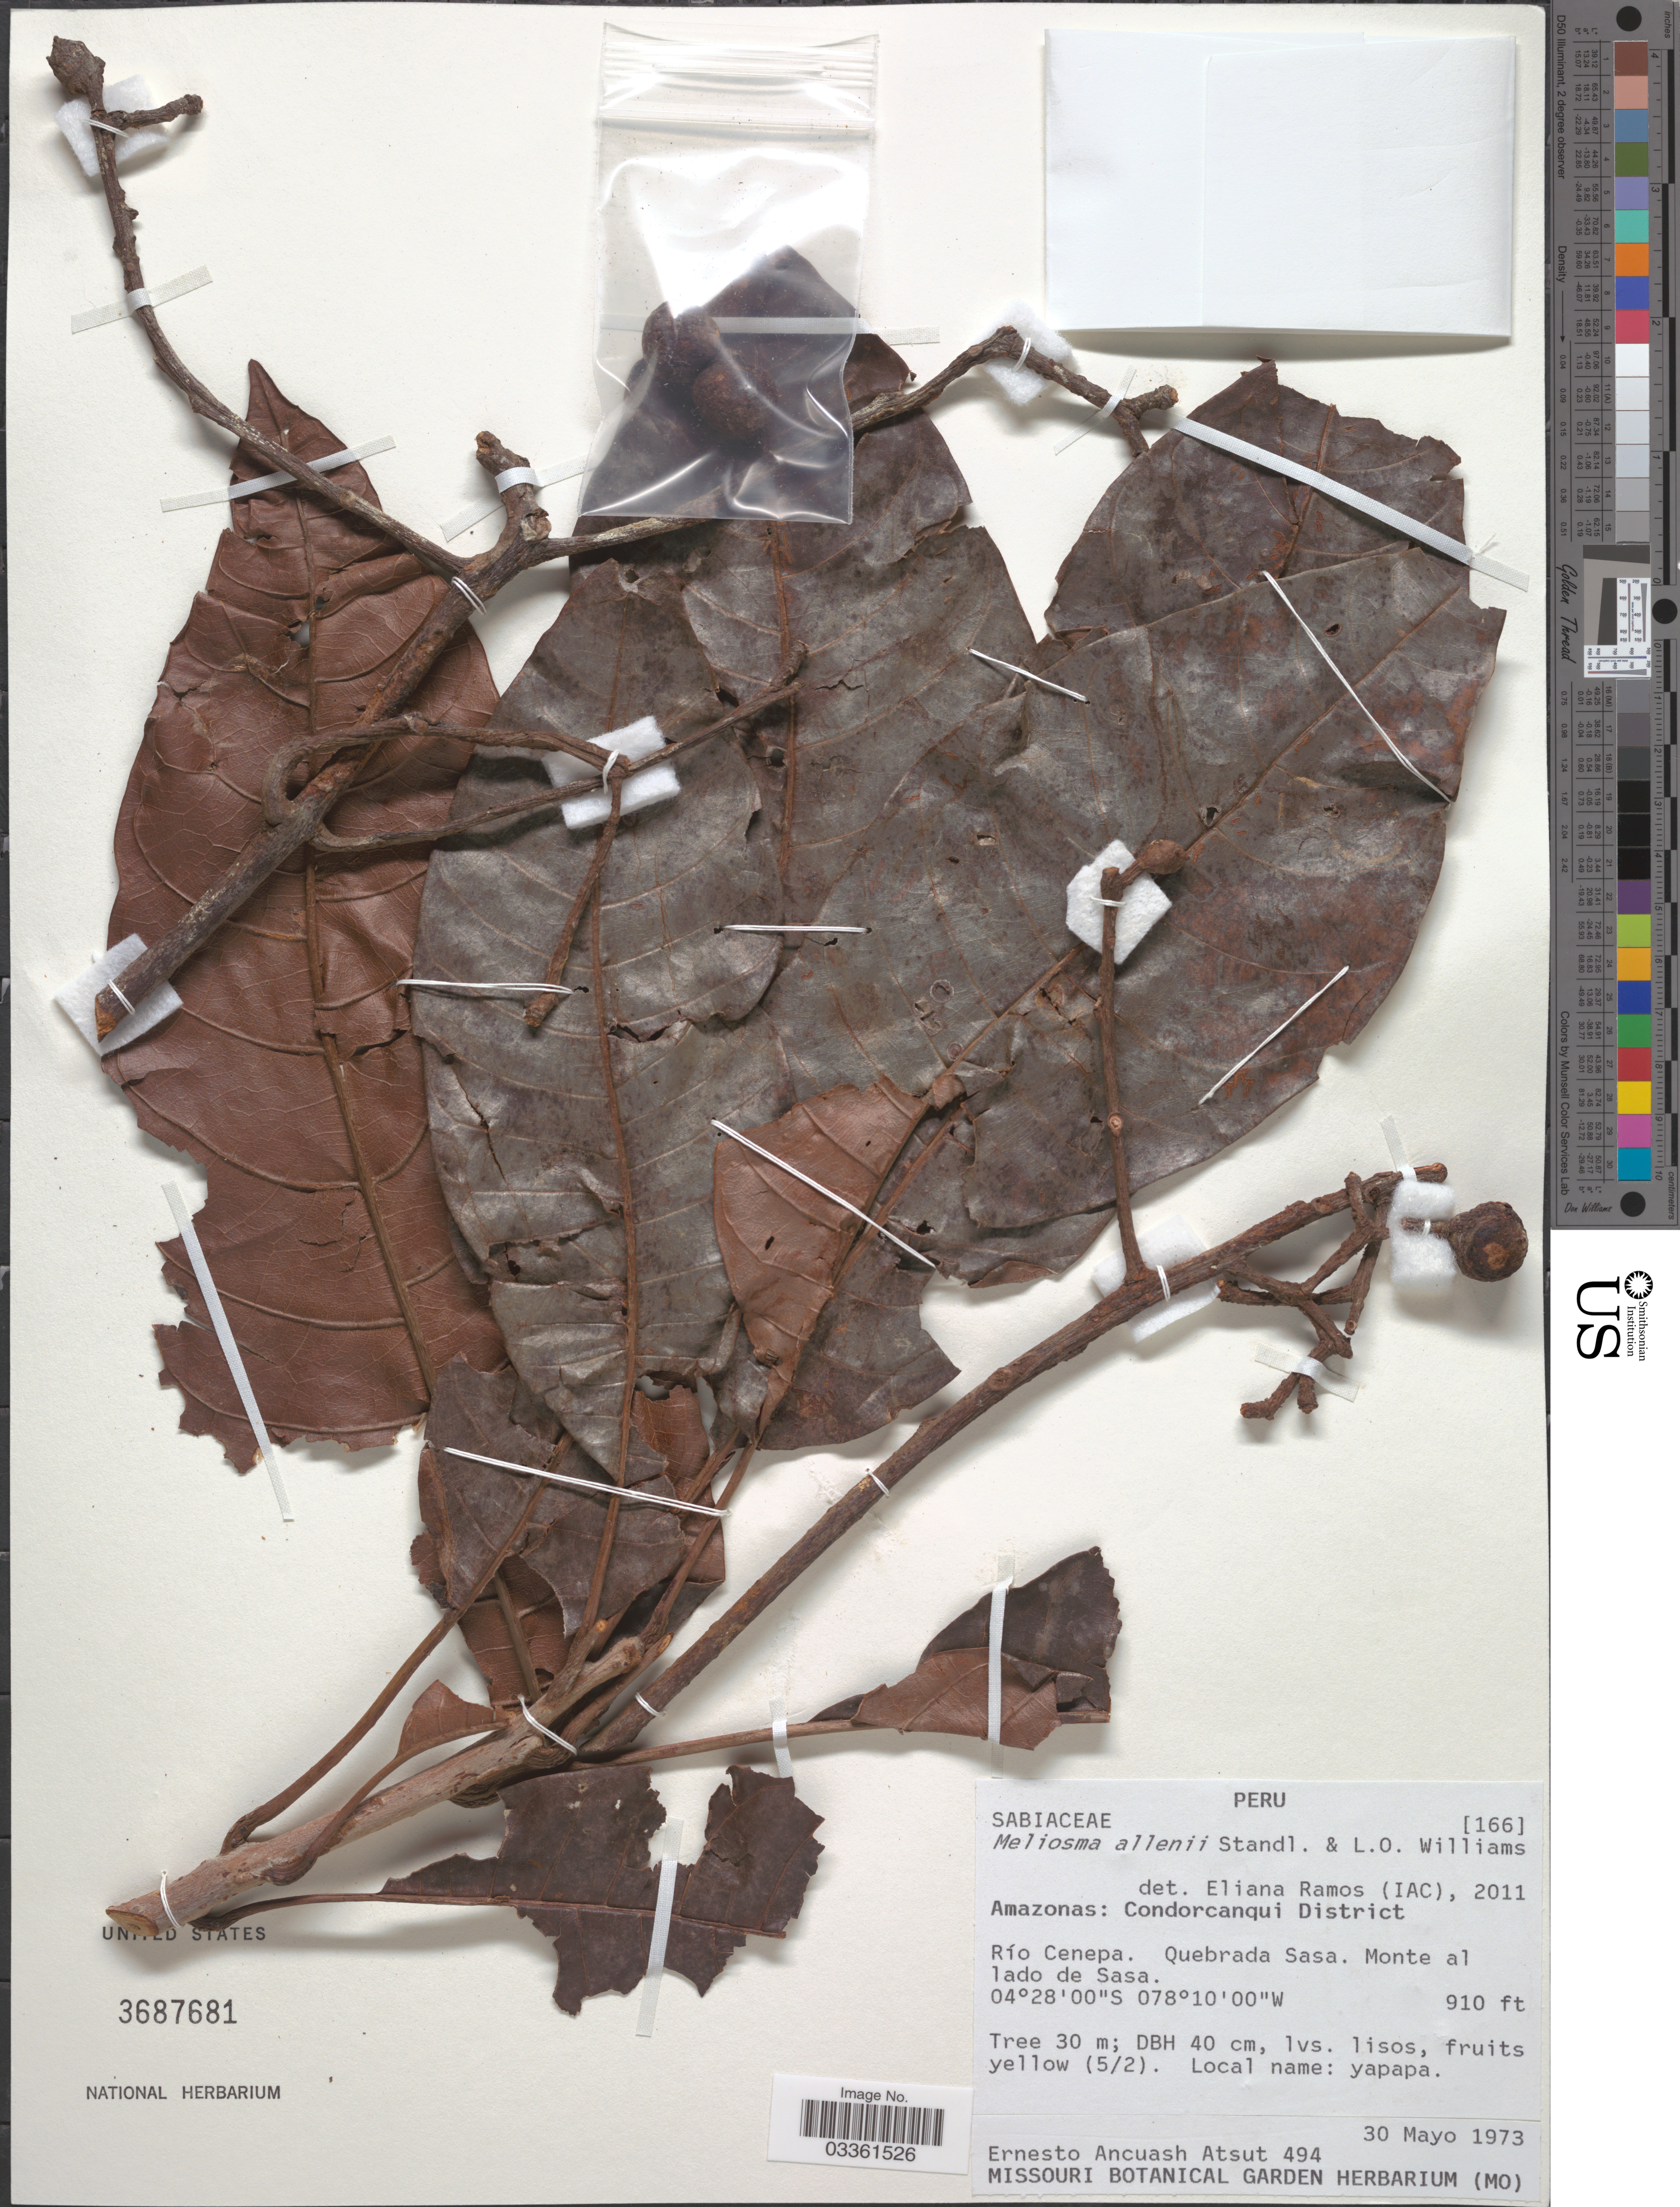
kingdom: Plantae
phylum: Tracheophyta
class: Magnoliopsida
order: Proteales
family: Sabiaceae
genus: Meliosma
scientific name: Meliosma allenii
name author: Standl. & L.O. Williams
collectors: E. Atsut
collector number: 494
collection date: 1973-05-30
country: Peru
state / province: Amazonas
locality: Condorcanqui District. Río Cenepa. Quebrada Sasa. Monte al lado de Sasa.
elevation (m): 277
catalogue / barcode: US 3687681